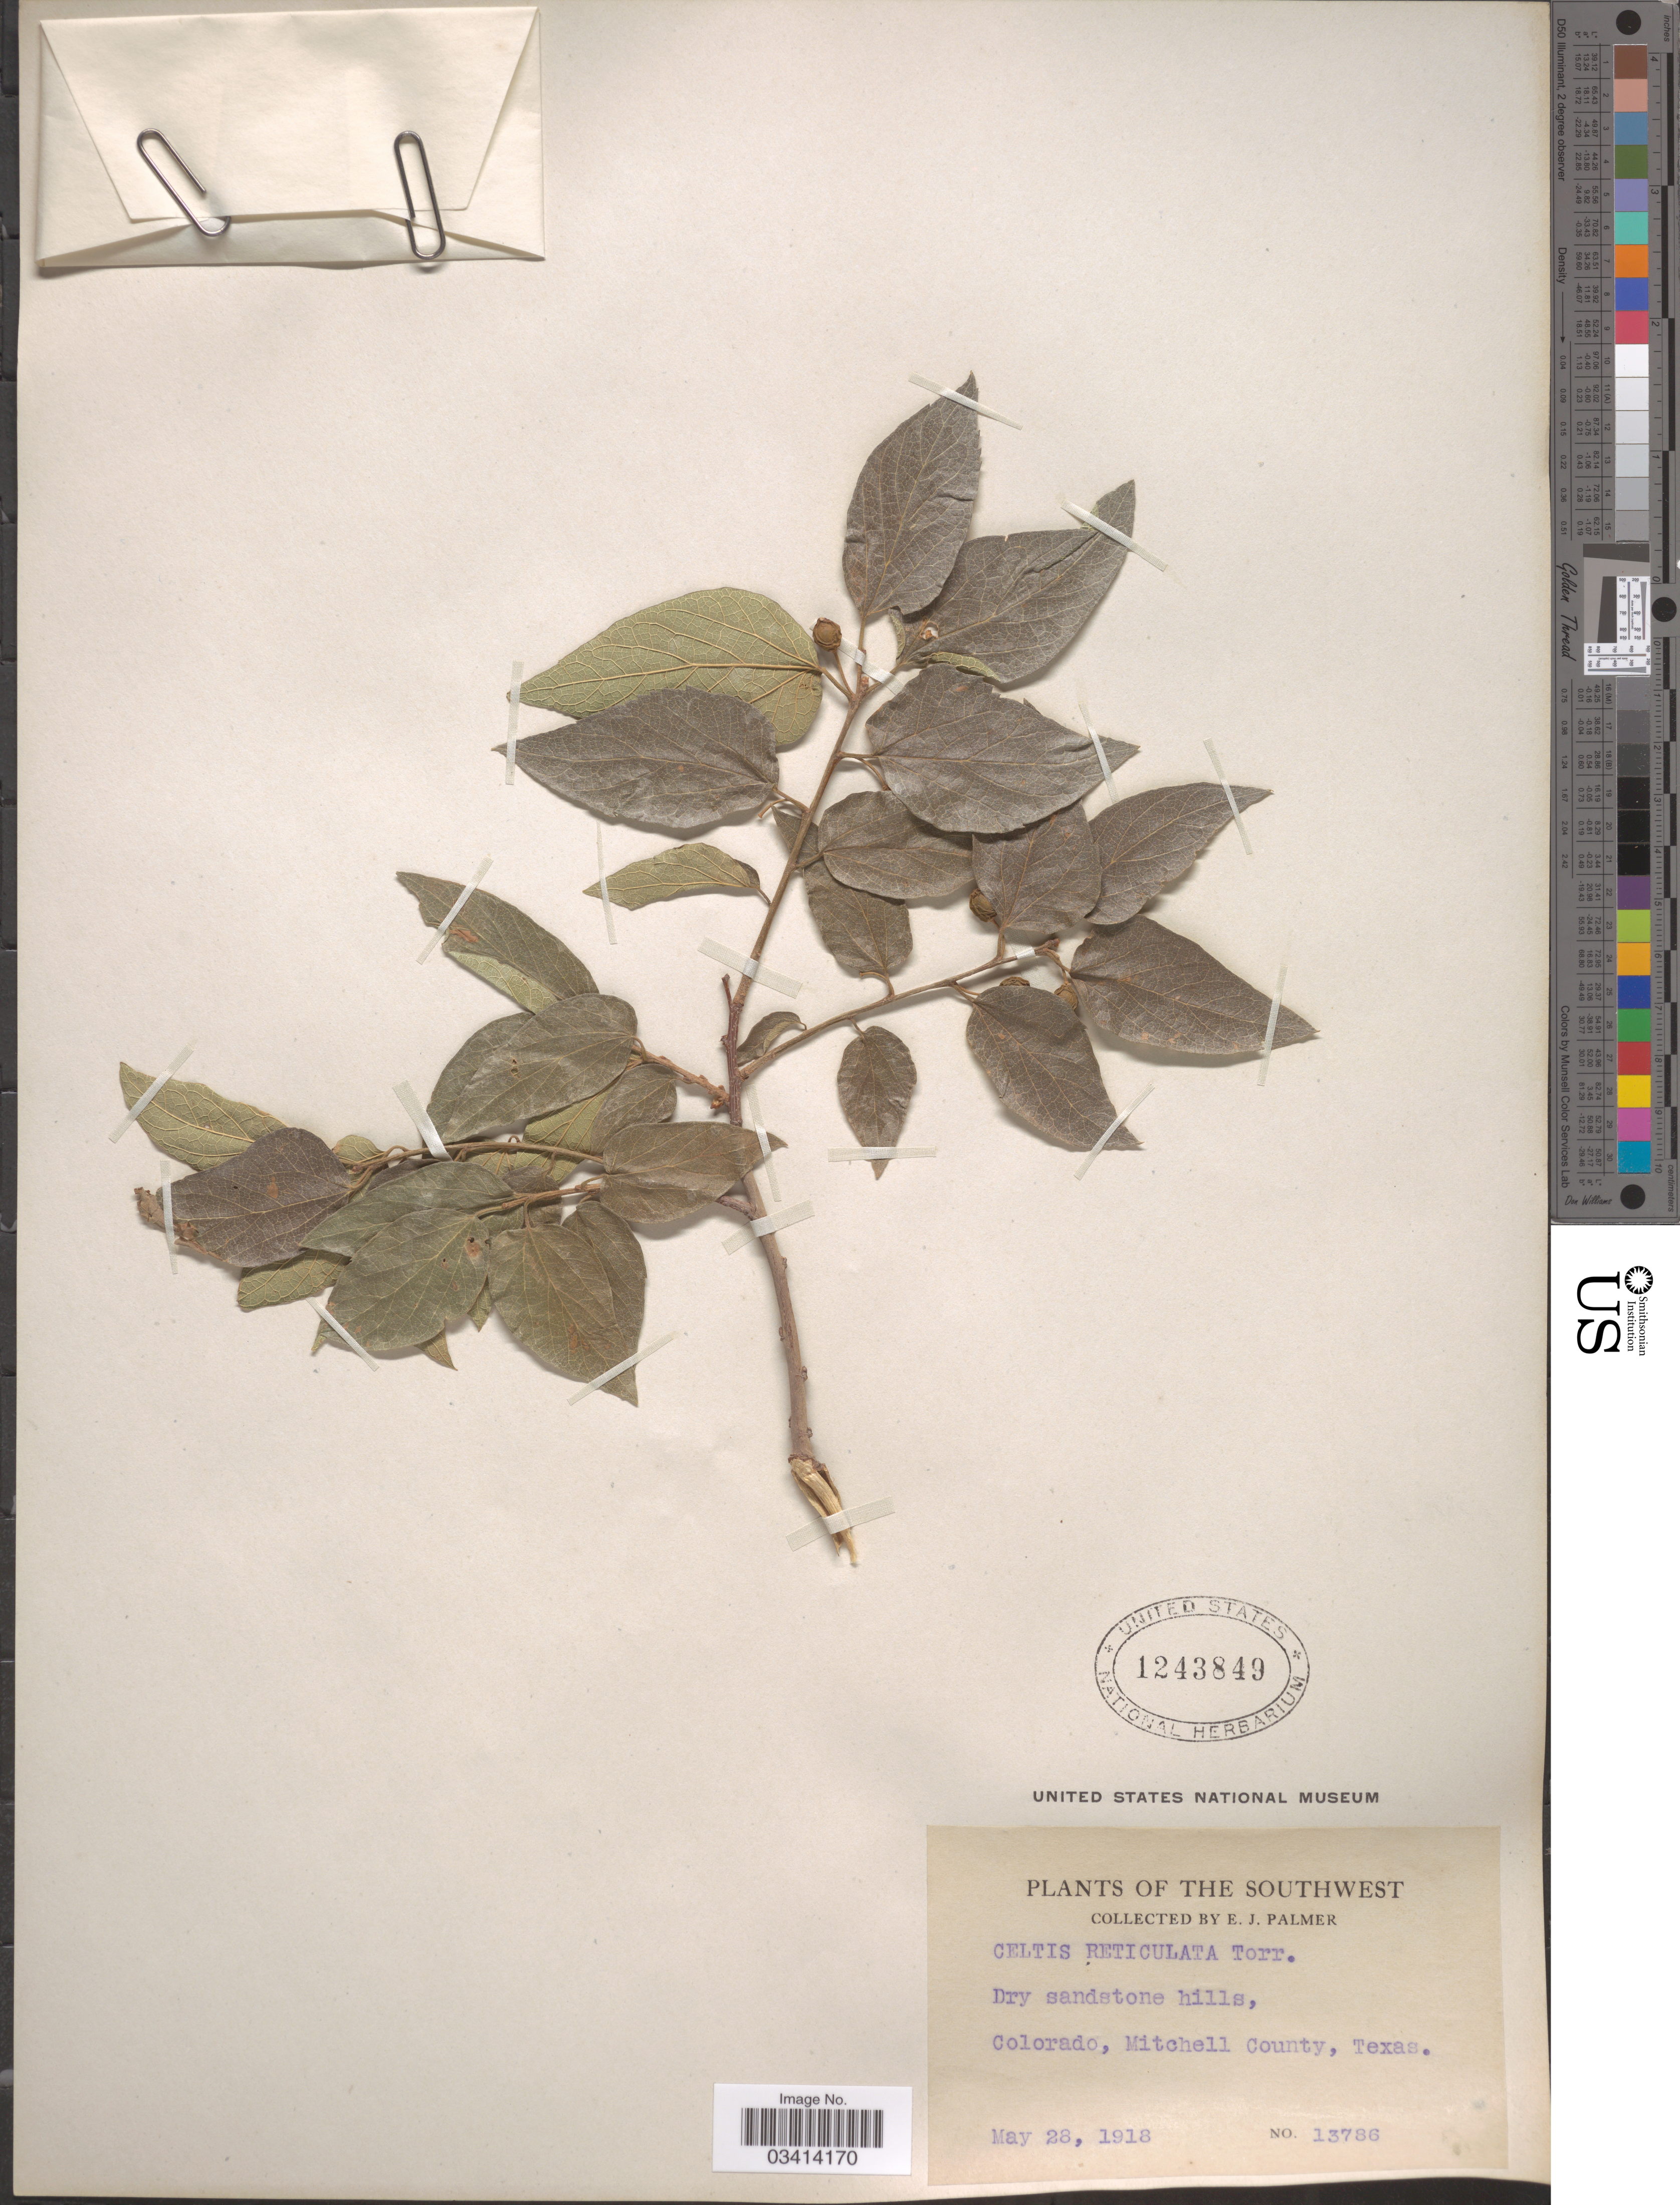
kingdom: Plantae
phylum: Tracheophyta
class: Magnoliopsida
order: Rosales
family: Cannabaceae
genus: Celtis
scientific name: Celtis reticulata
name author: Torr.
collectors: E. J. Palmer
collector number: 13786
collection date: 1918-05-28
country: United States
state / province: Texas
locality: The Southwest. Colorado, Mitchell County.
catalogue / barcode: US 1243849